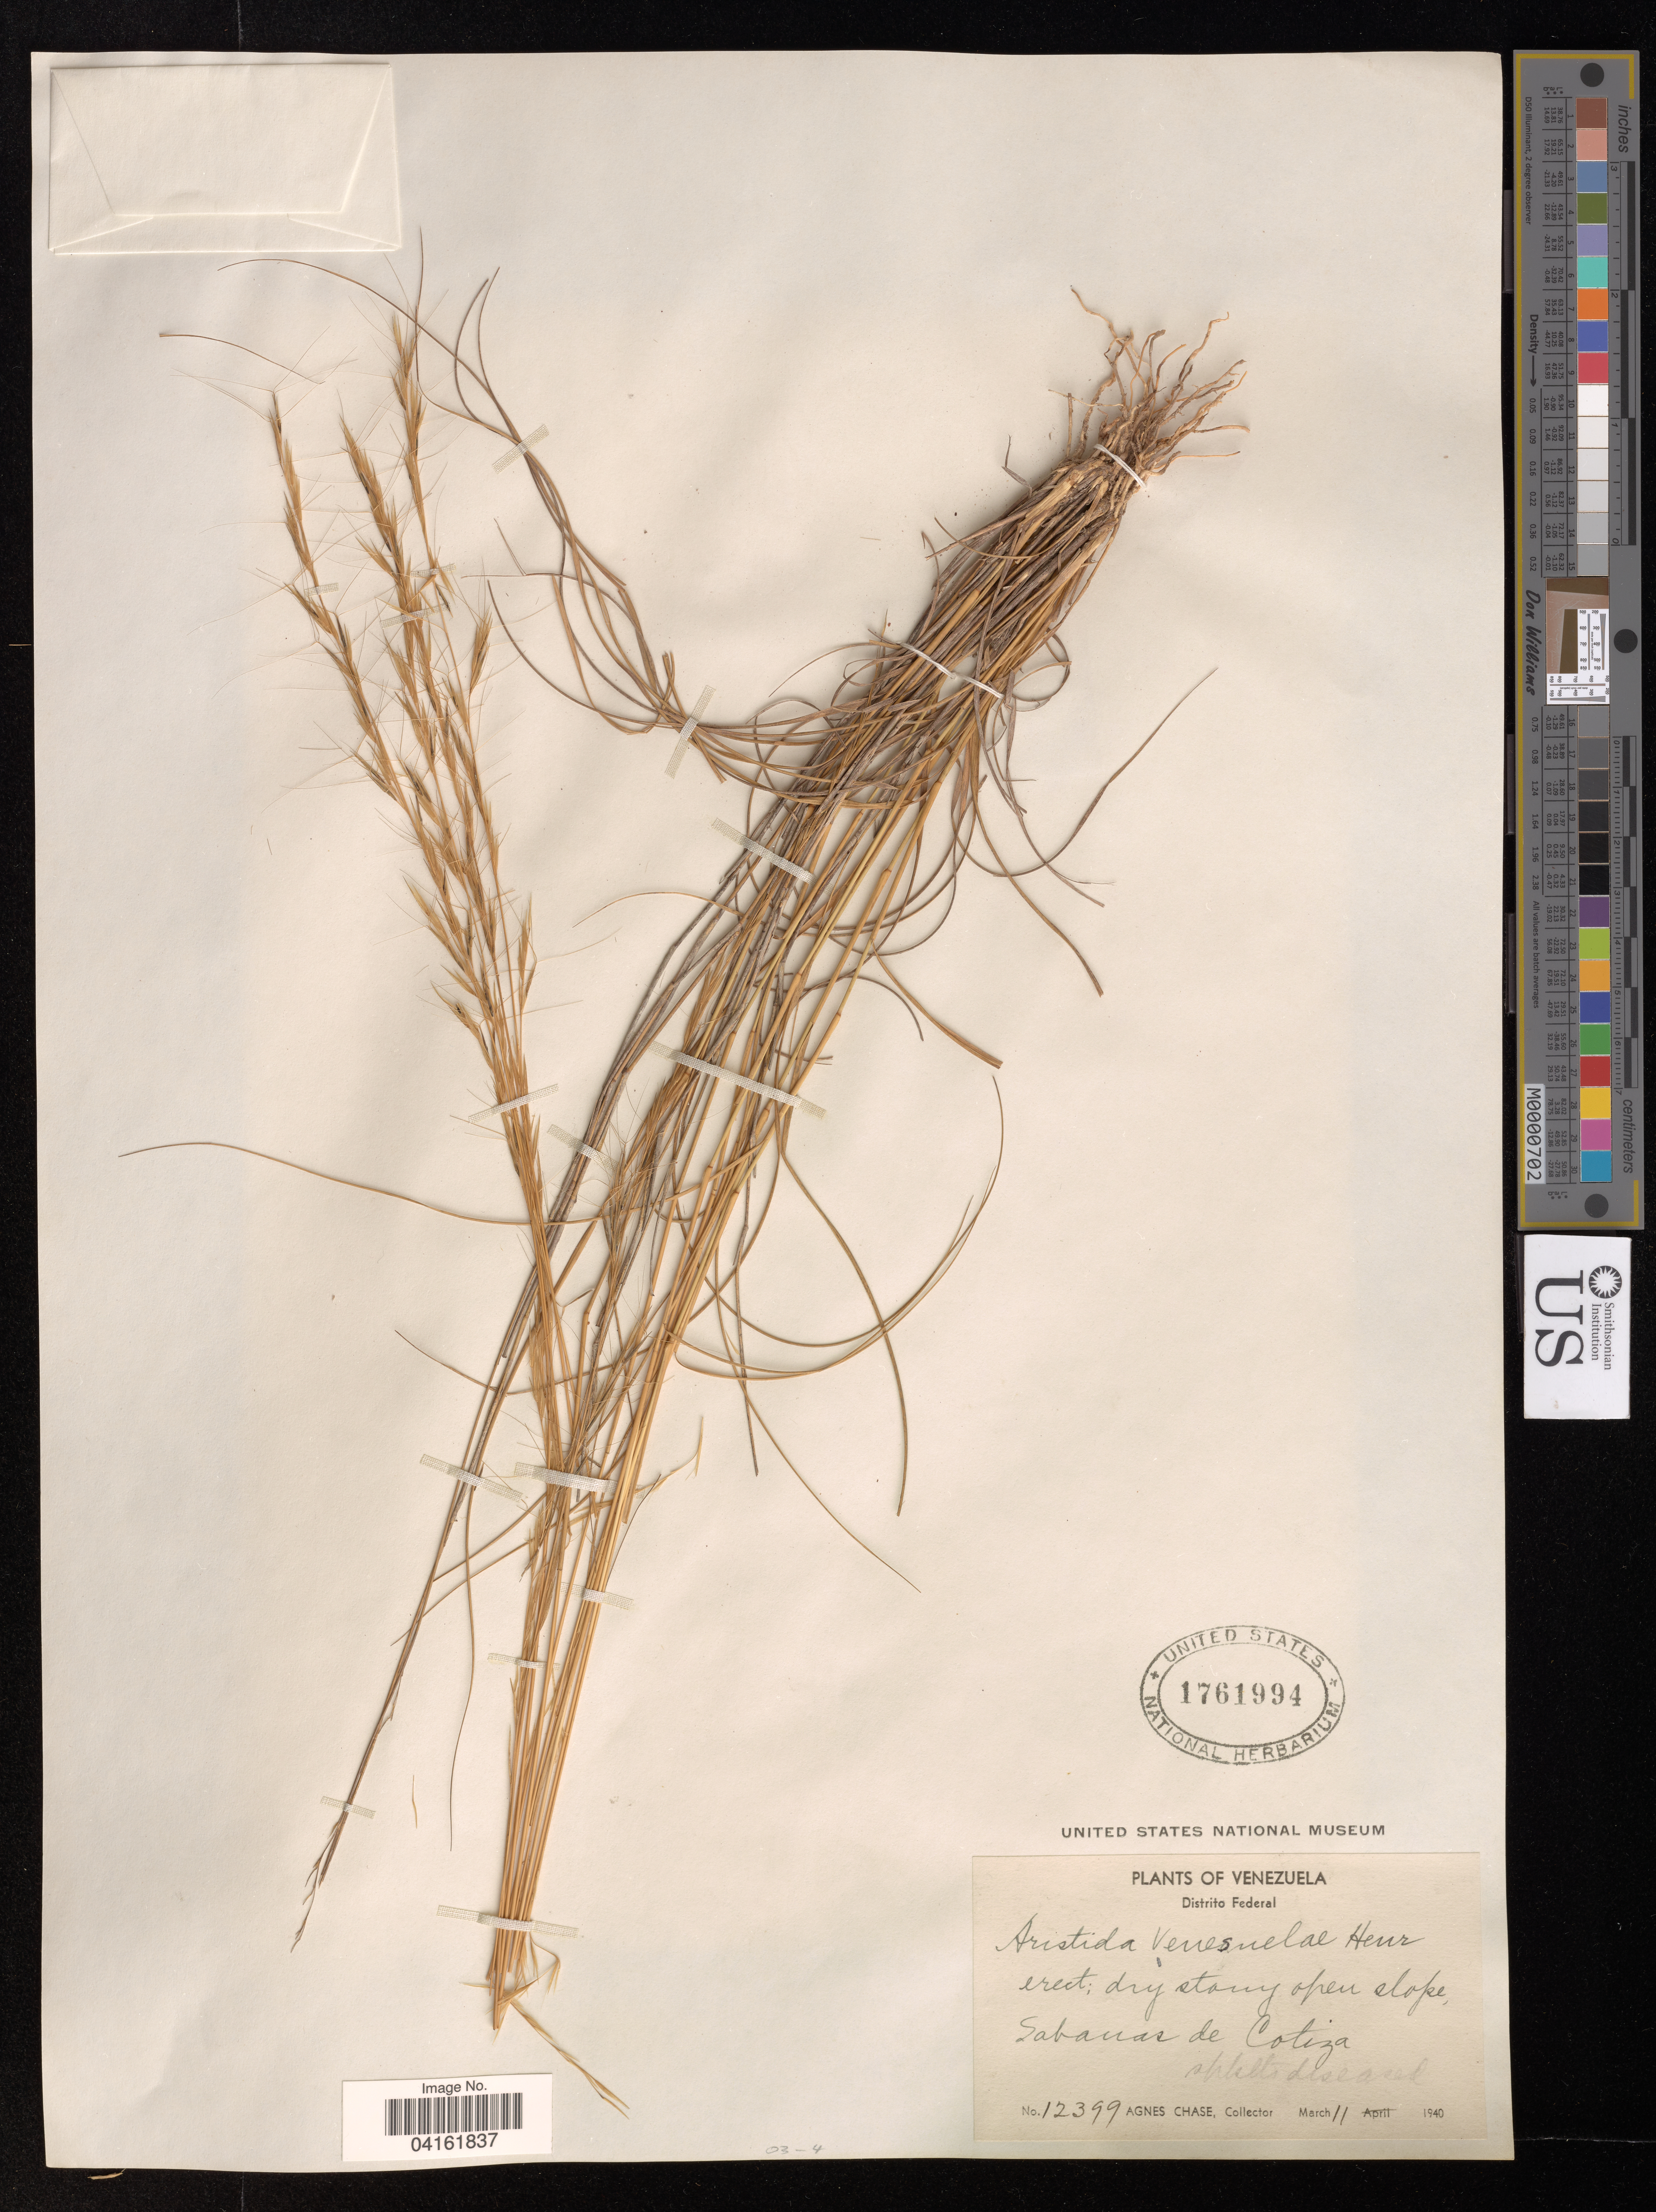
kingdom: Plantae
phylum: Tracheophyta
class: Liliopsida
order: Poales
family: Poaceae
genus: Aristida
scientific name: Aristida venesuelae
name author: Henr.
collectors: A. Chase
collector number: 12399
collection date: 1940-03-11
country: Venezuela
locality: Distrito Federal. Sabanas de Cotiza.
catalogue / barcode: US 1761994